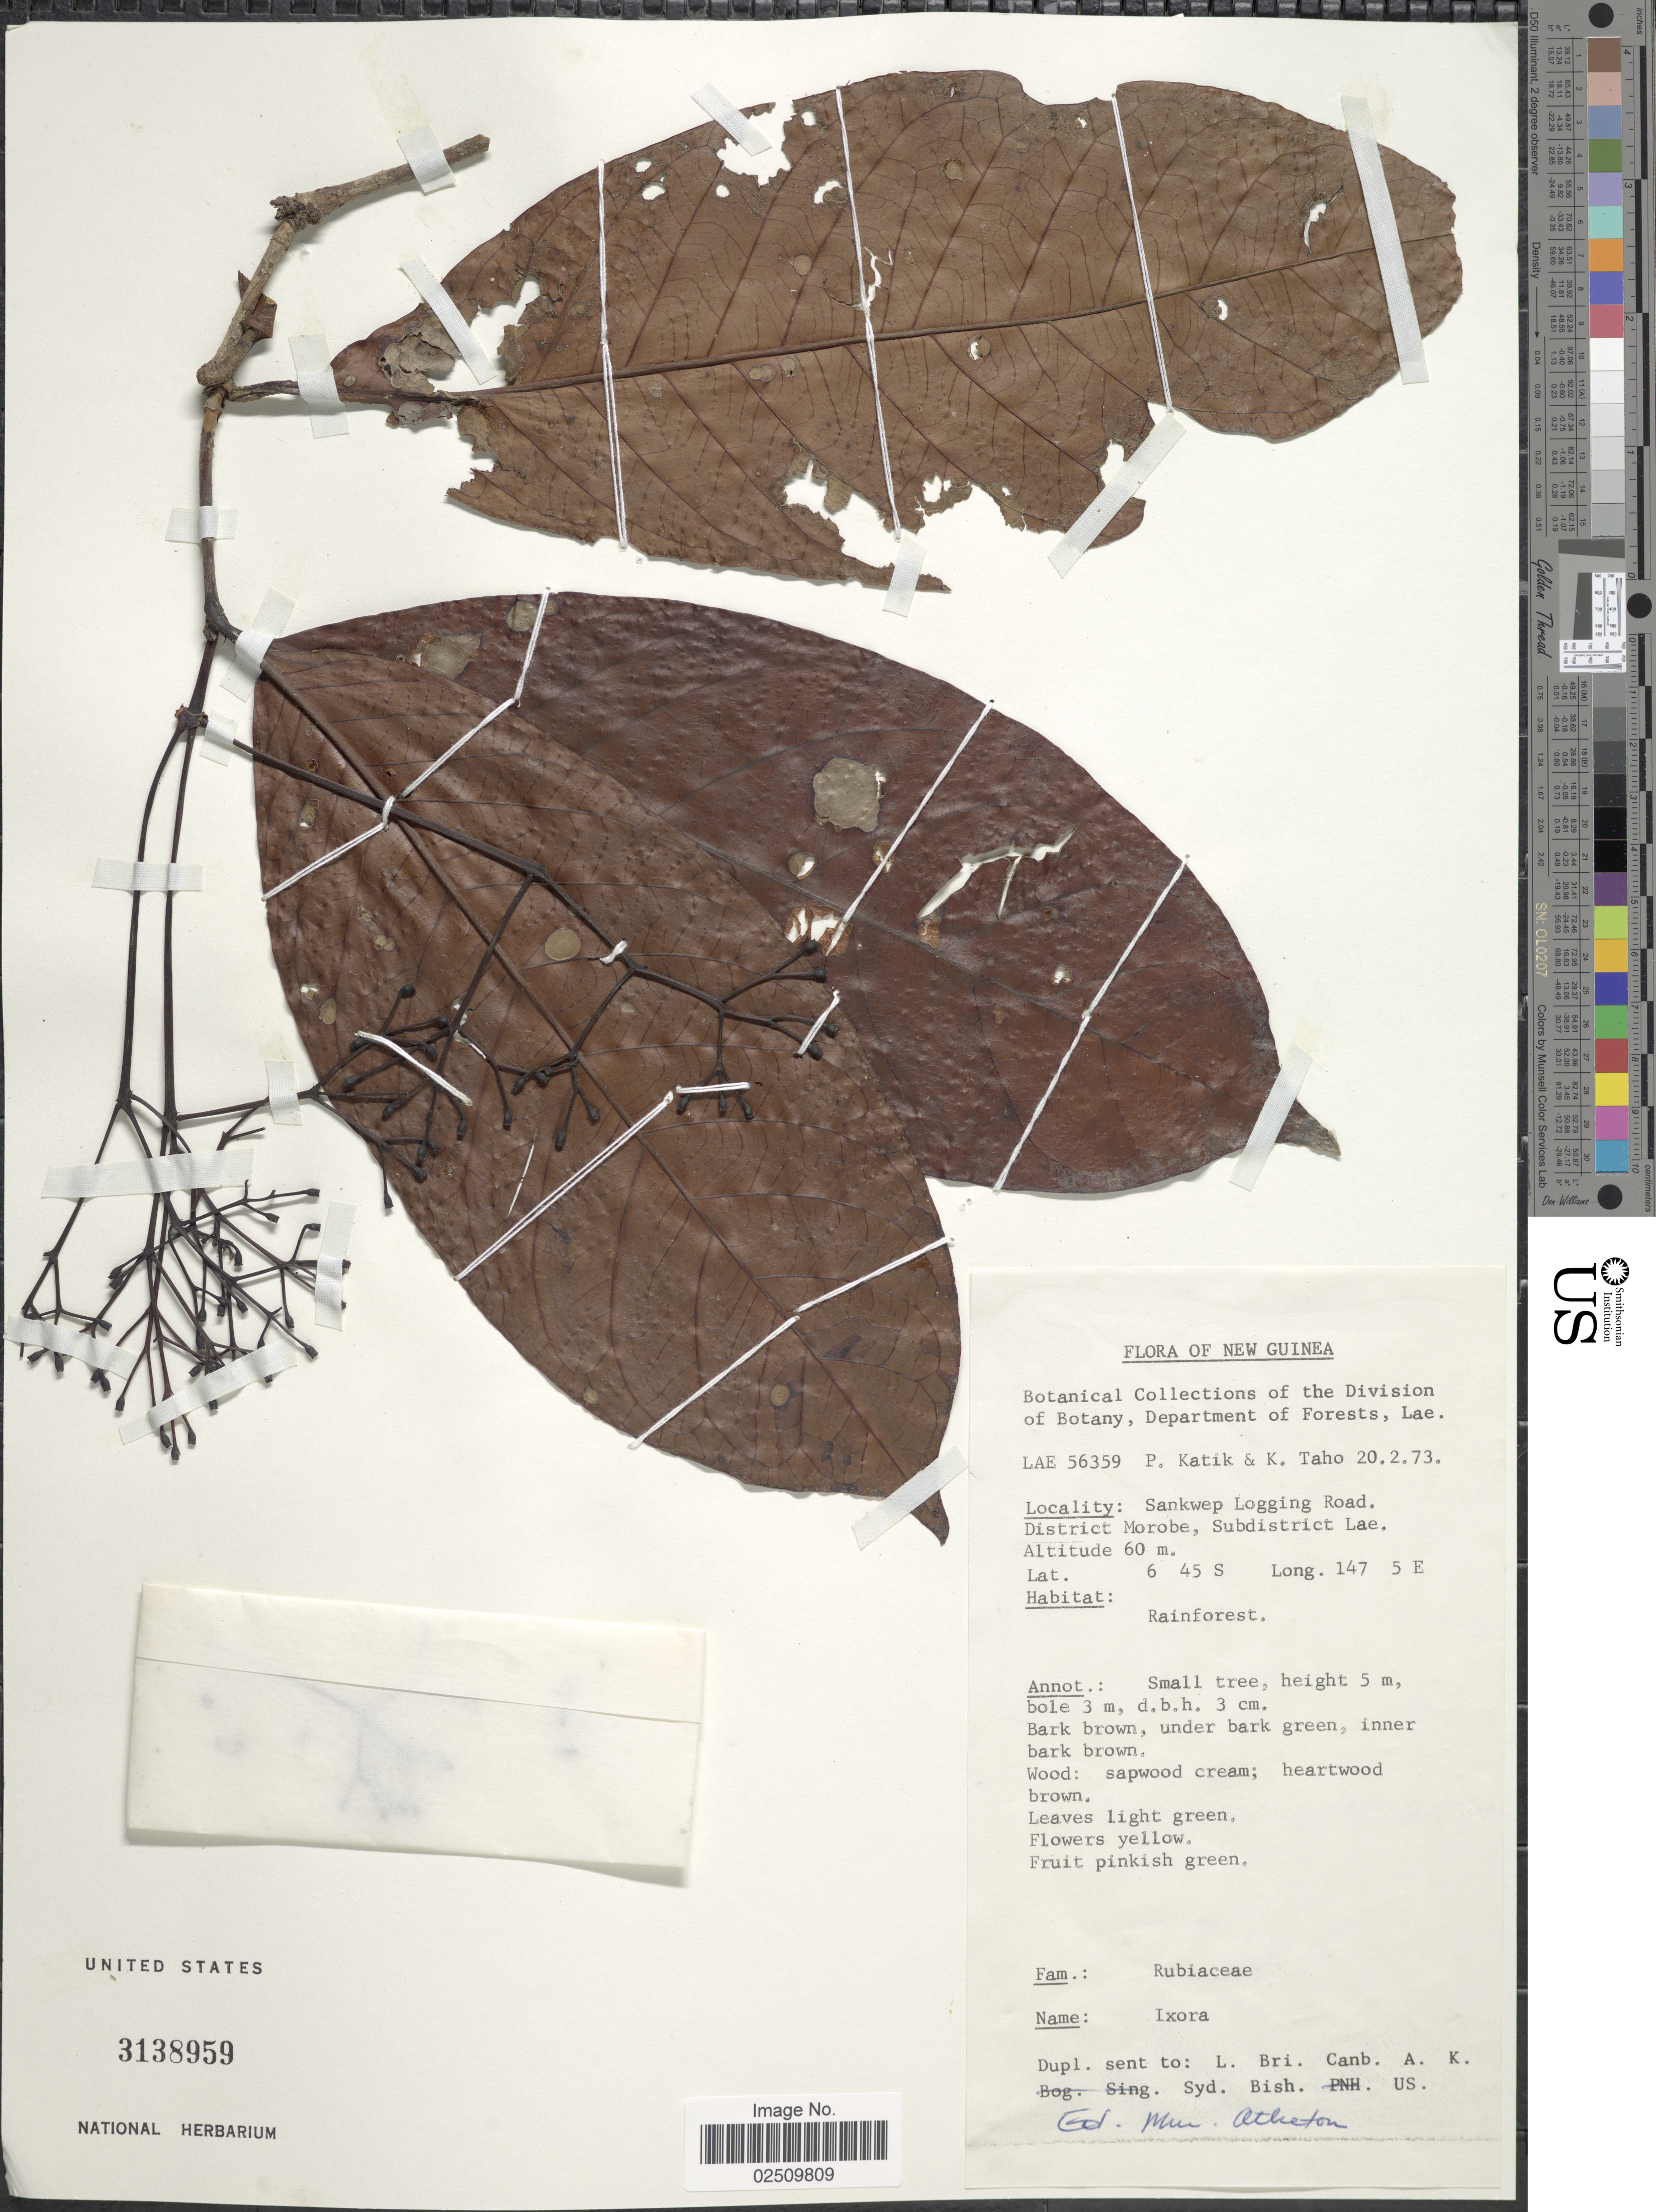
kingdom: Plantae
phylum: Tracheophyta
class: Magnoliopsida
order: Gentianales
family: Rubiaceae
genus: Ixora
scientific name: Ixora sp.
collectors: P. Katik & K. Taho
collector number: LAE 56359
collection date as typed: Transcribed d/m/y: 20/2/73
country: Papua New Guinea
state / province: Morobe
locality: New Guinea. Sankwep Logging Road. District Morobe, Subdistrict Lae.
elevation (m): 60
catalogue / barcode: US 3138959